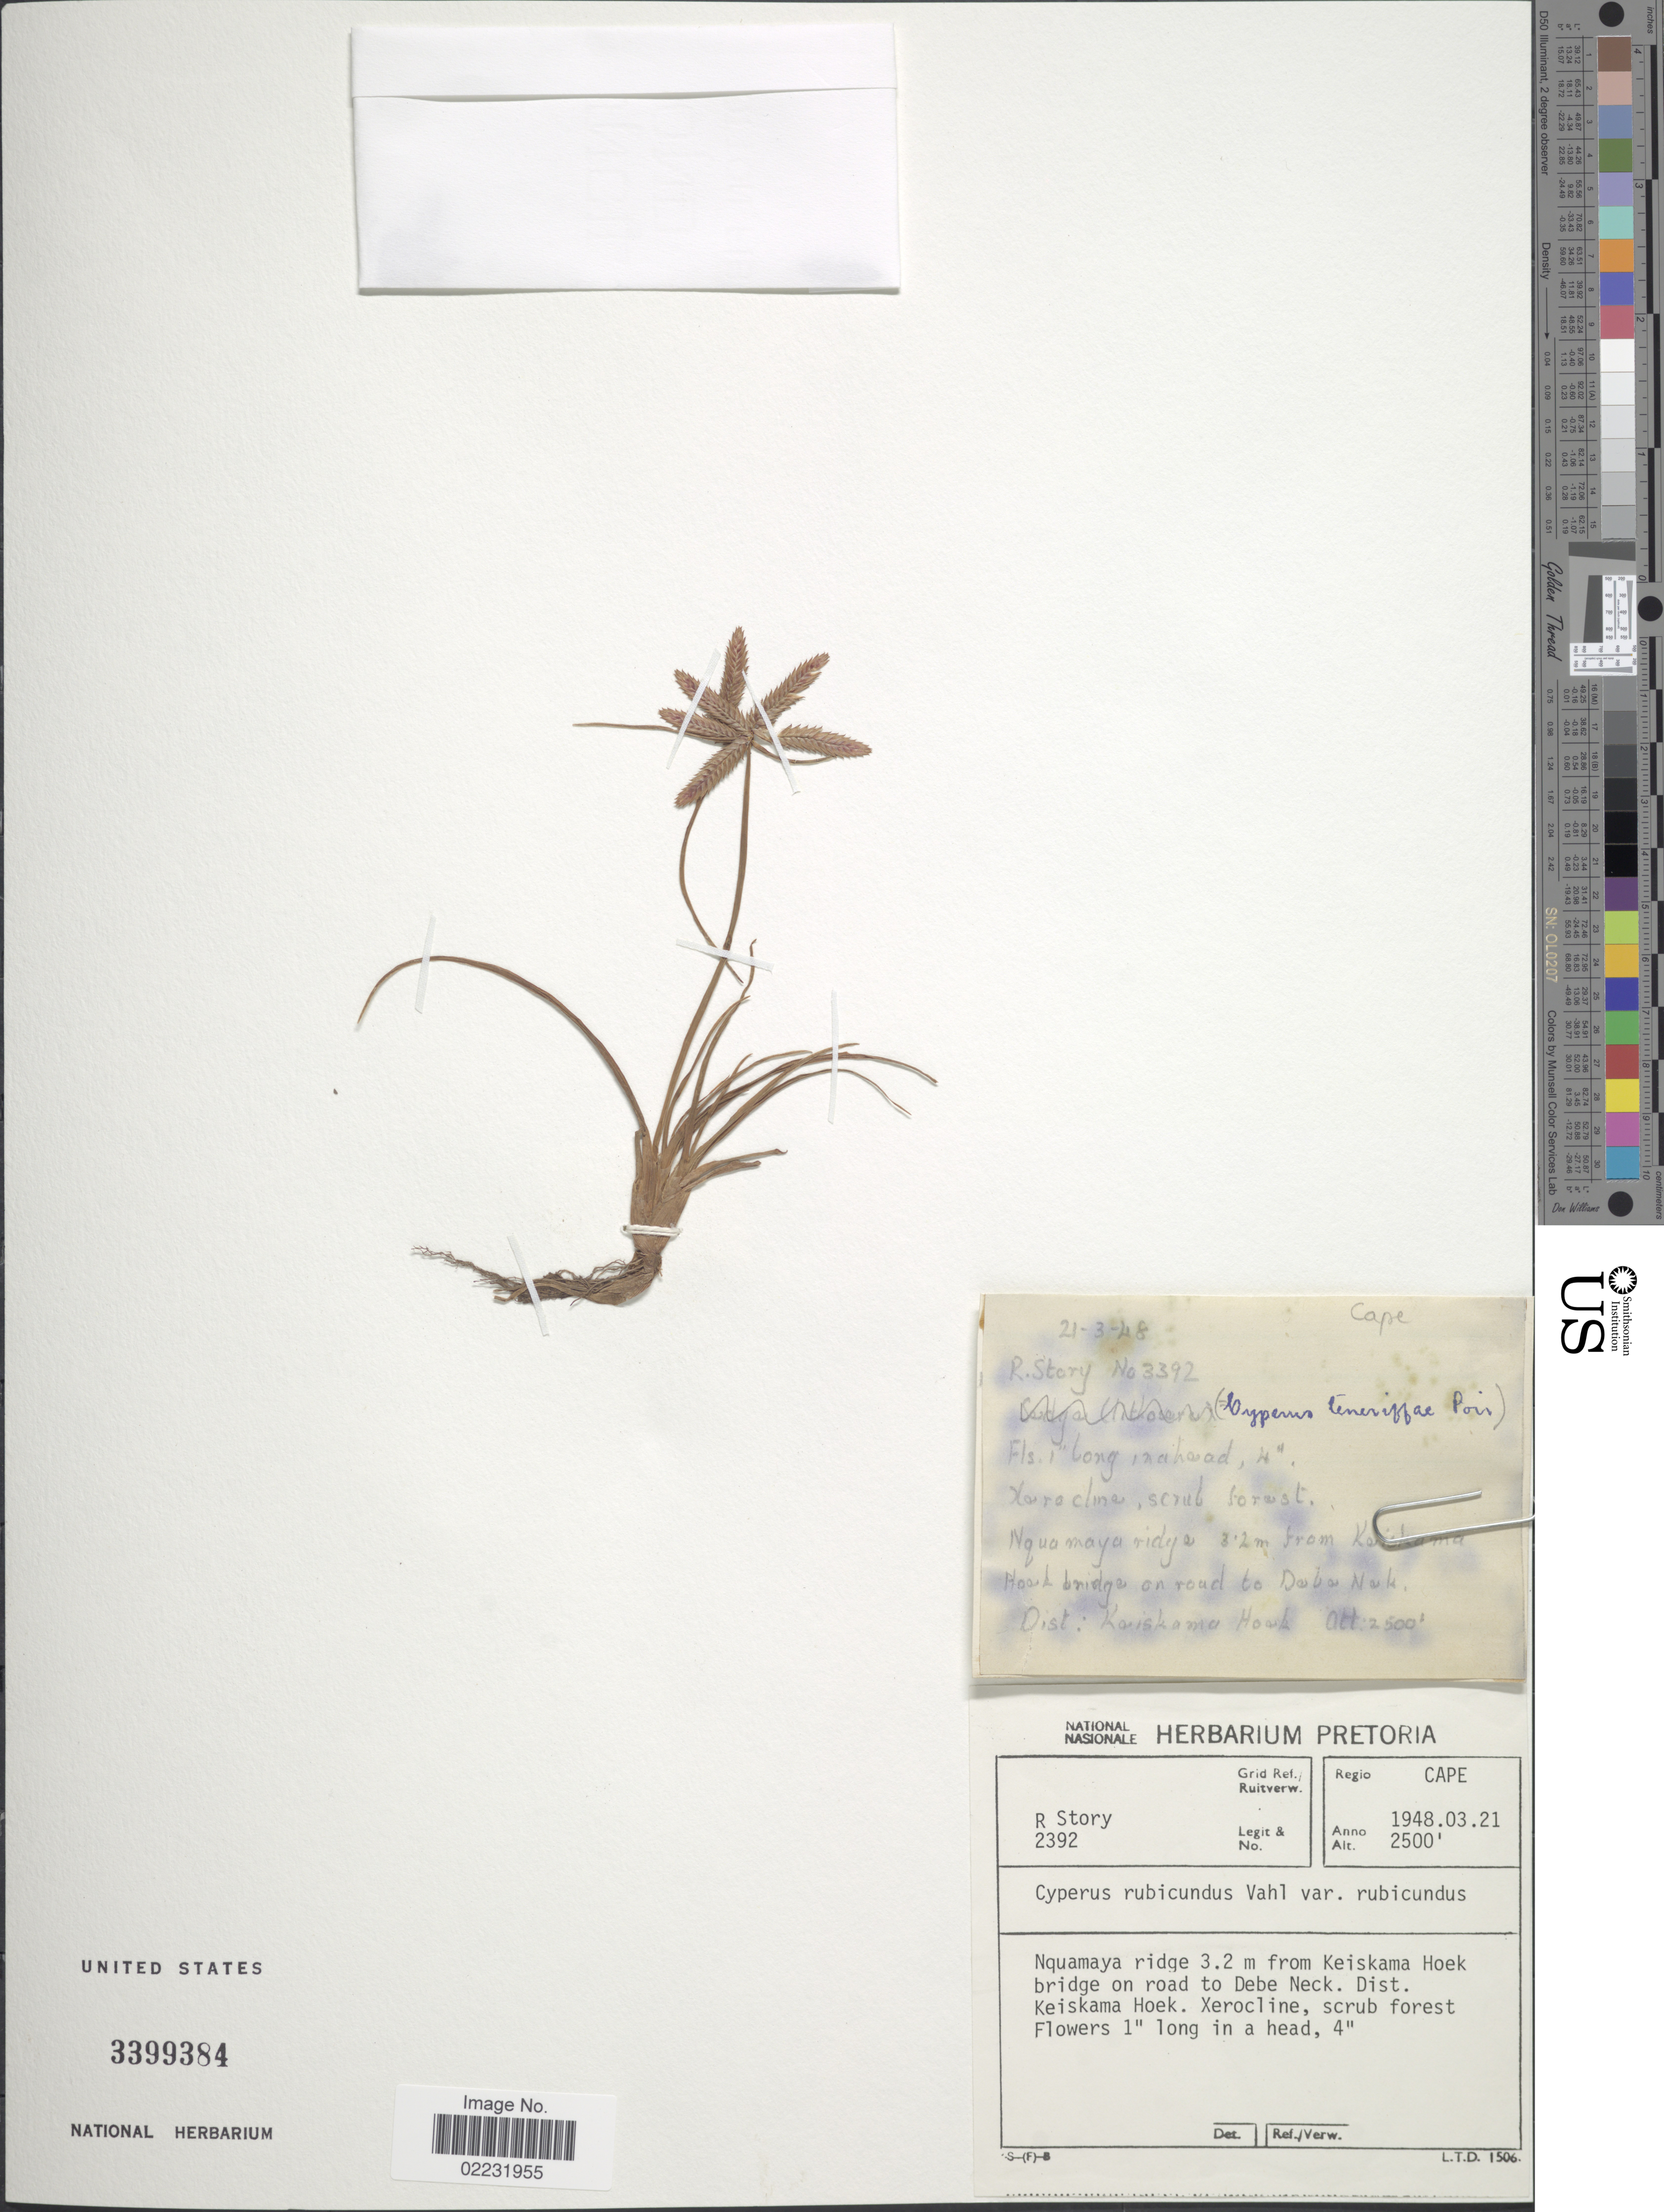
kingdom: Plantae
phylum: Tracheophyta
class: Liliopsida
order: Poales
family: Cyperaceae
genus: Cyperus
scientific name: Cyperus rubicundus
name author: Vahl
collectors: R. Story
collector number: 2392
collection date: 1948-03-21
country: South Africa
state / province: Eastern Cape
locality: Regio Cape, Nquamaya ridge 3.2 m from Keiskama Hoek bridge on road to Debe Neck. Distr. Keiskama Hoek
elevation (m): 762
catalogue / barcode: US 3399384